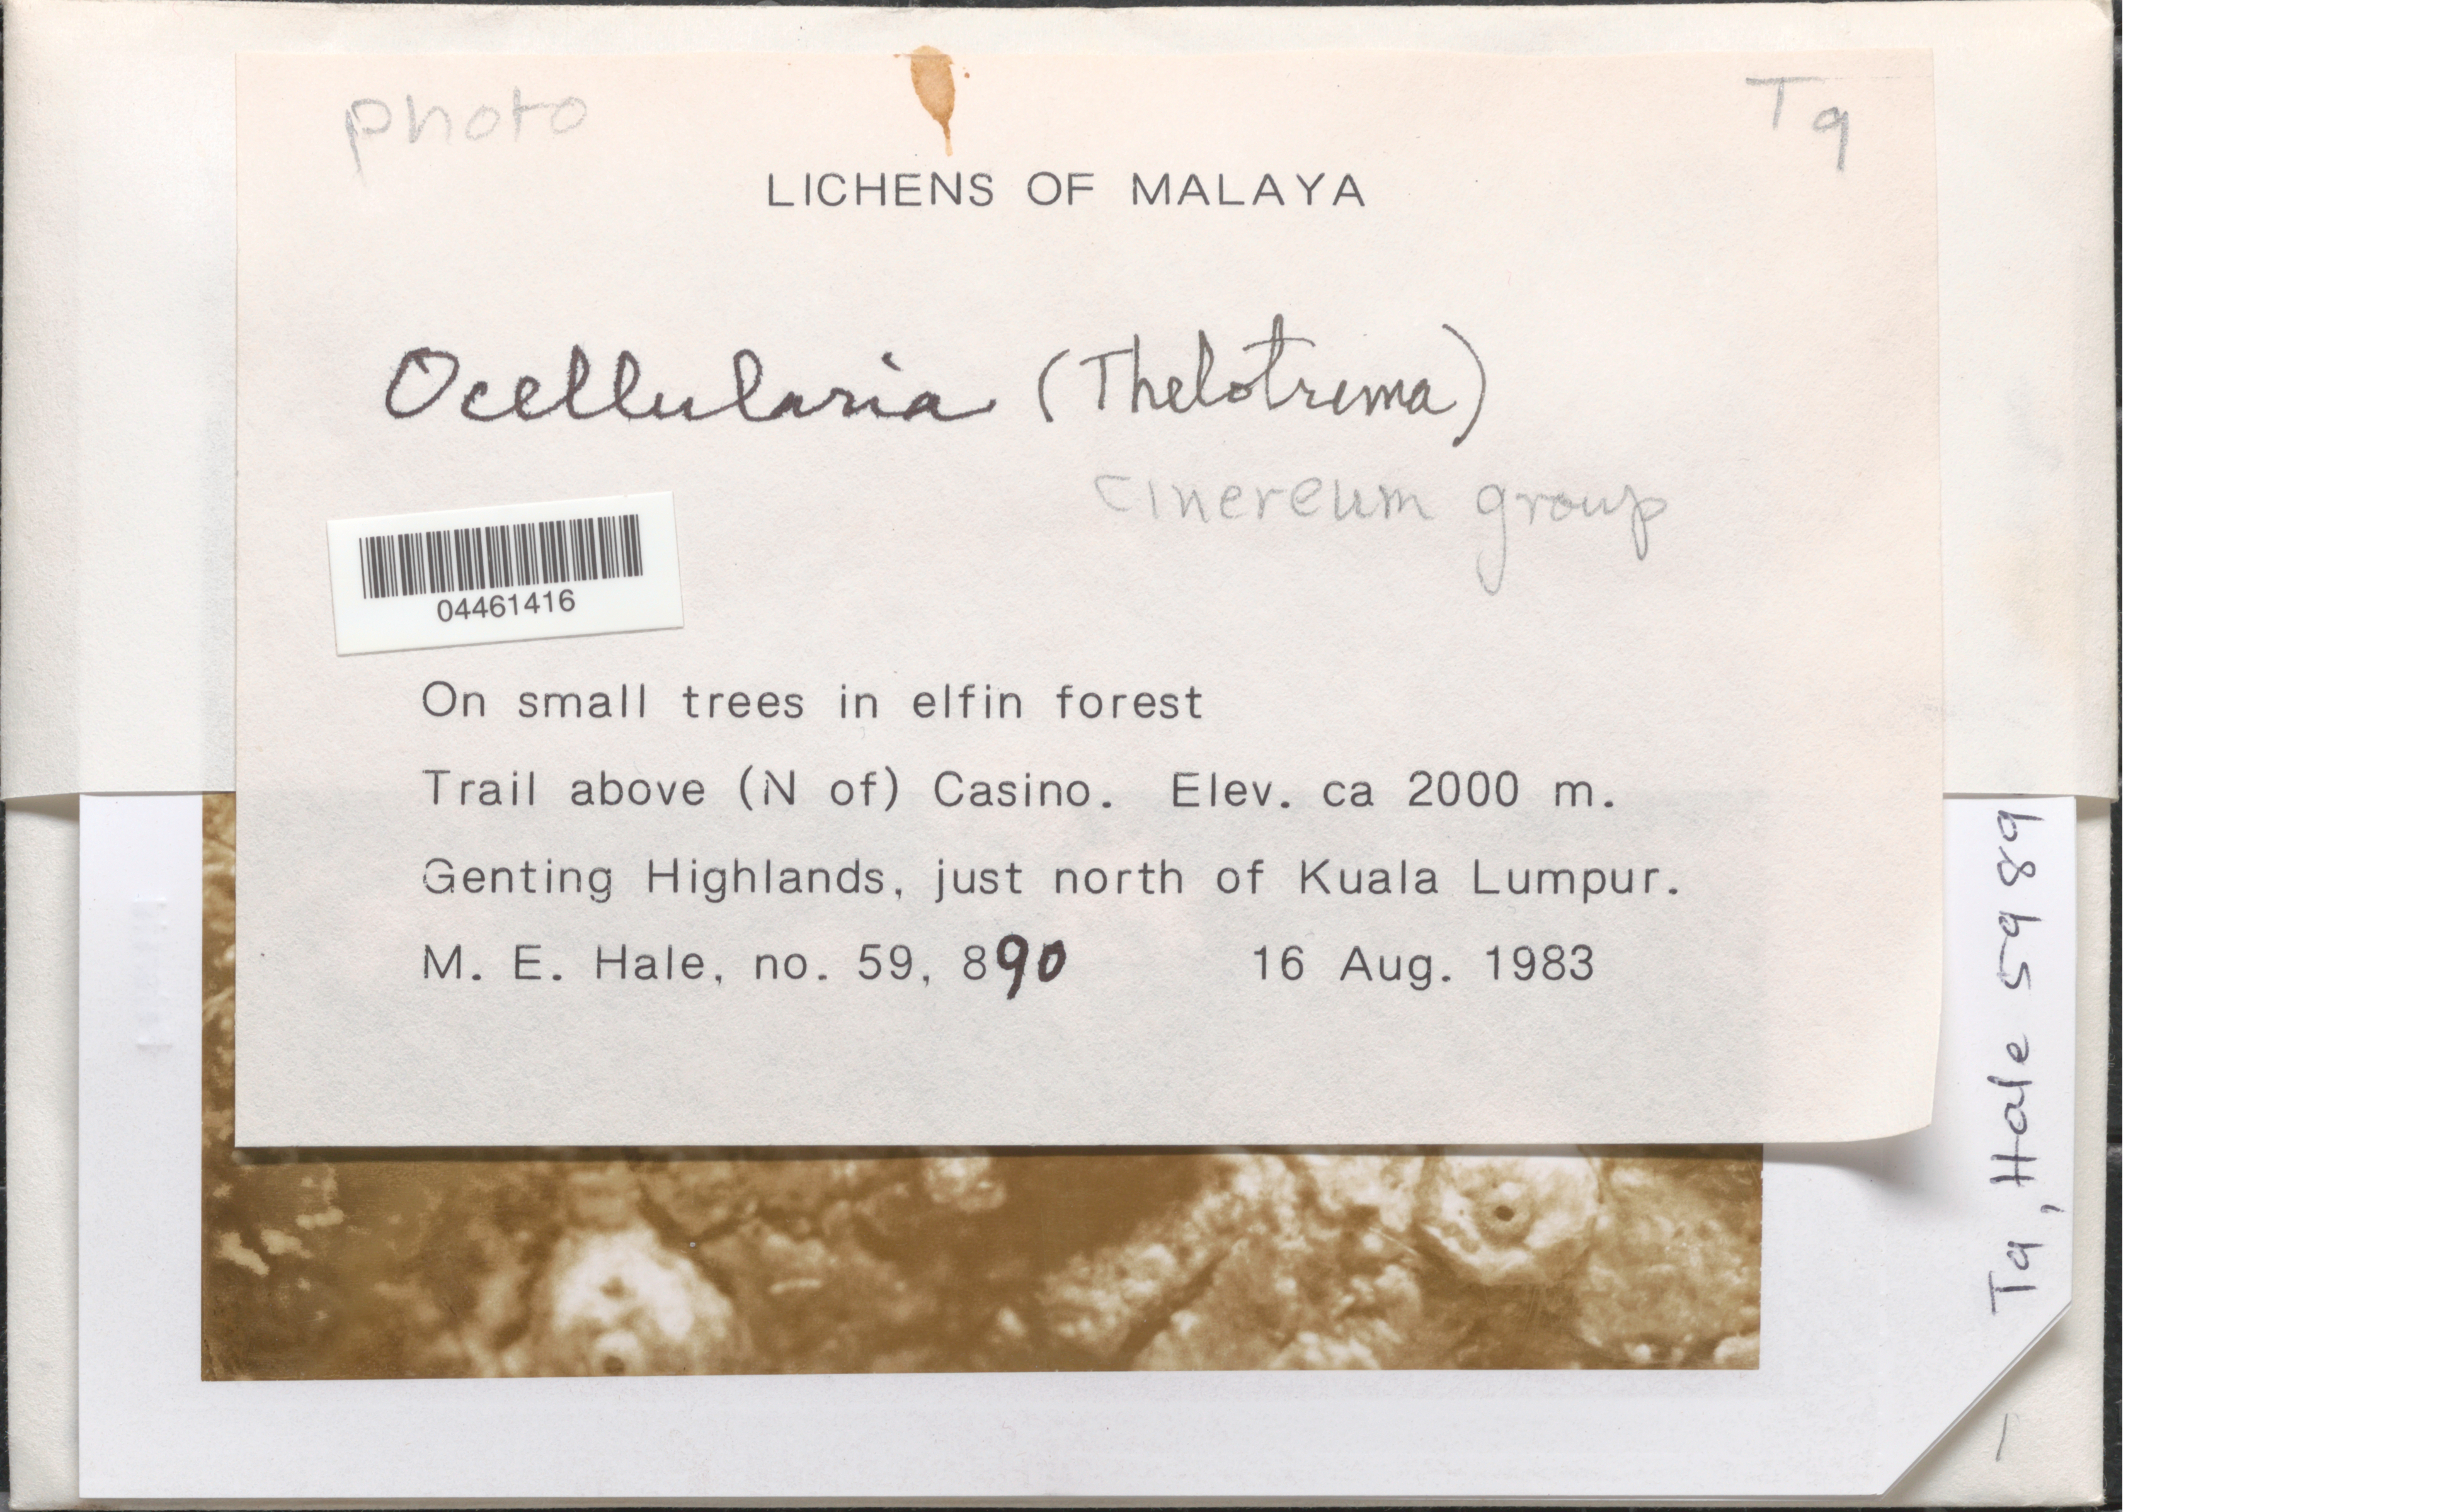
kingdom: Fungi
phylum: Ascomycota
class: Lecanoromycetes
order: Ostropales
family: Graphidaceae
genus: Ocellularia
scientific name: Ocellularia sp.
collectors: M. Hale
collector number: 59890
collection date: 1983-08-16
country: Malaysia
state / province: Kuala Lumpur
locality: Malaya. Trail above (N of) Casino. Genting Highlands, just north of Kuala Lumpur.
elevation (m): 2000